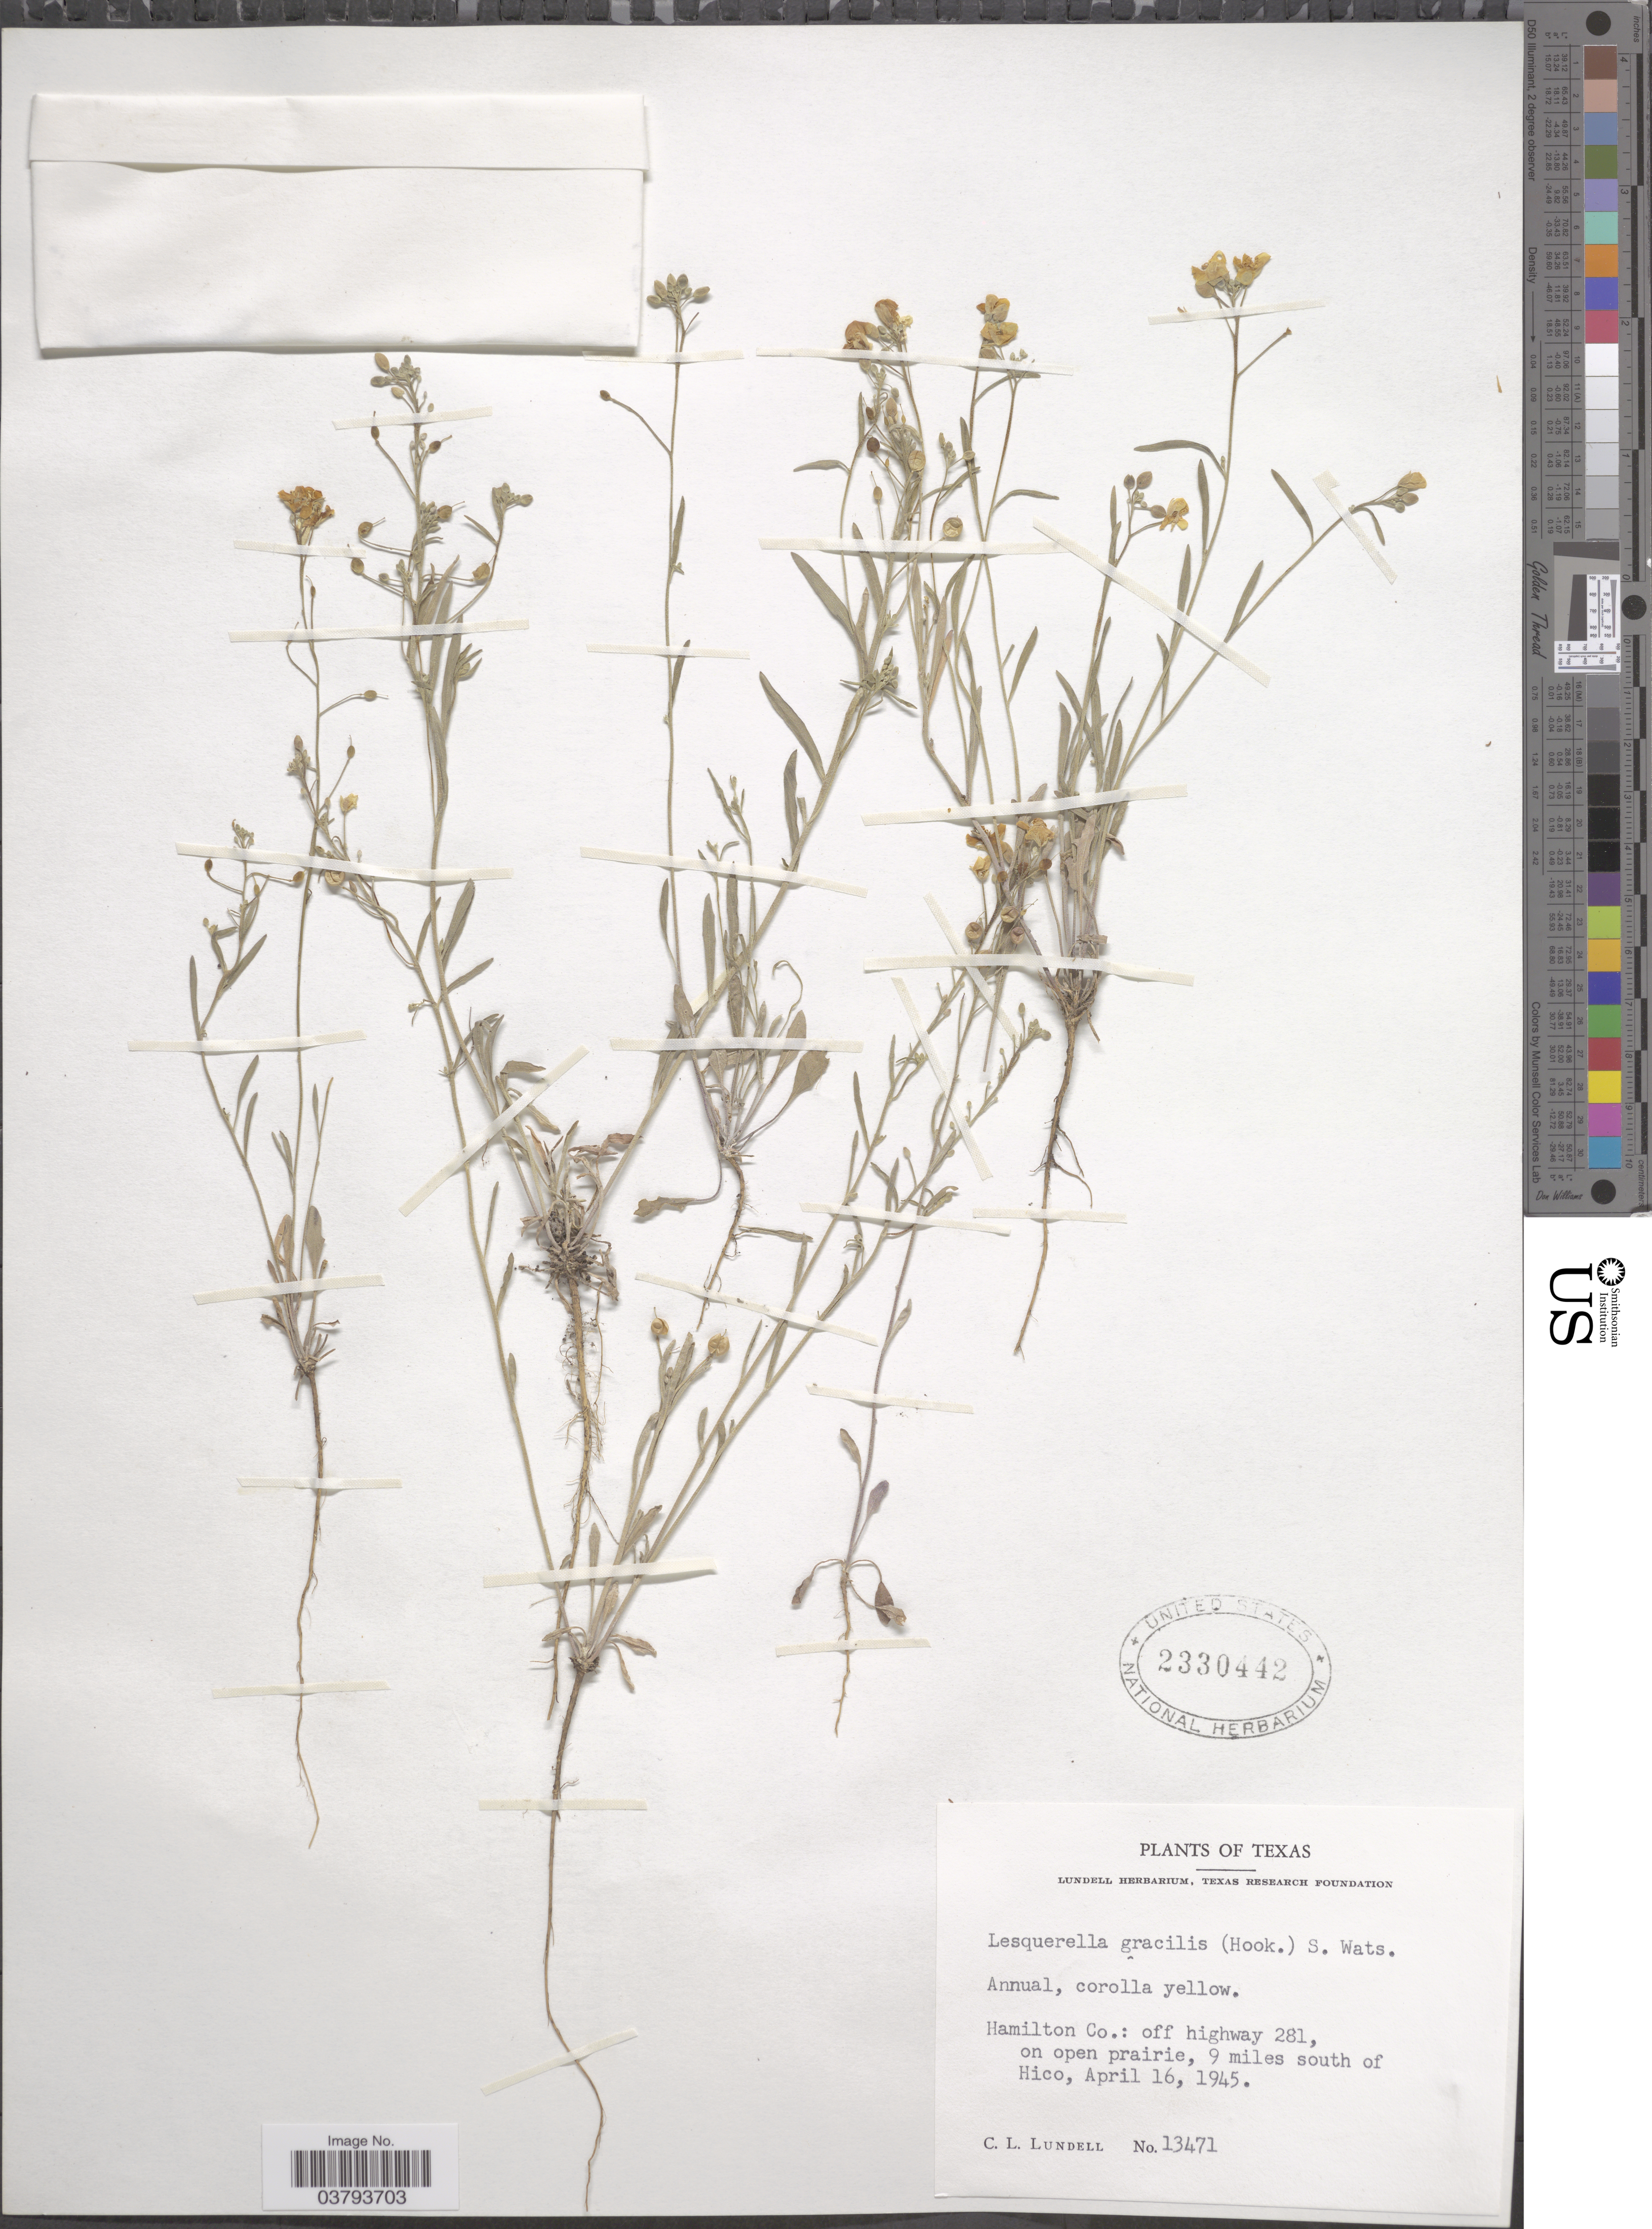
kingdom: Plantae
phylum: Tracheophyta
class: Magnoliopsida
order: Brassicales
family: Brassicaceae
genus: Lesquerella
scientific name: Lesquerella gracilis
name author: (Hook.) S. Watson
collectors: C. L. Lundell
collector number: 13471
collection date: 1945-04-16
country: United States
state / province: Texas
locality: Hamilton Co.: off highway 281, on open prairie, 9 miles south of Hico.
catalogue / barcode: US 2330442